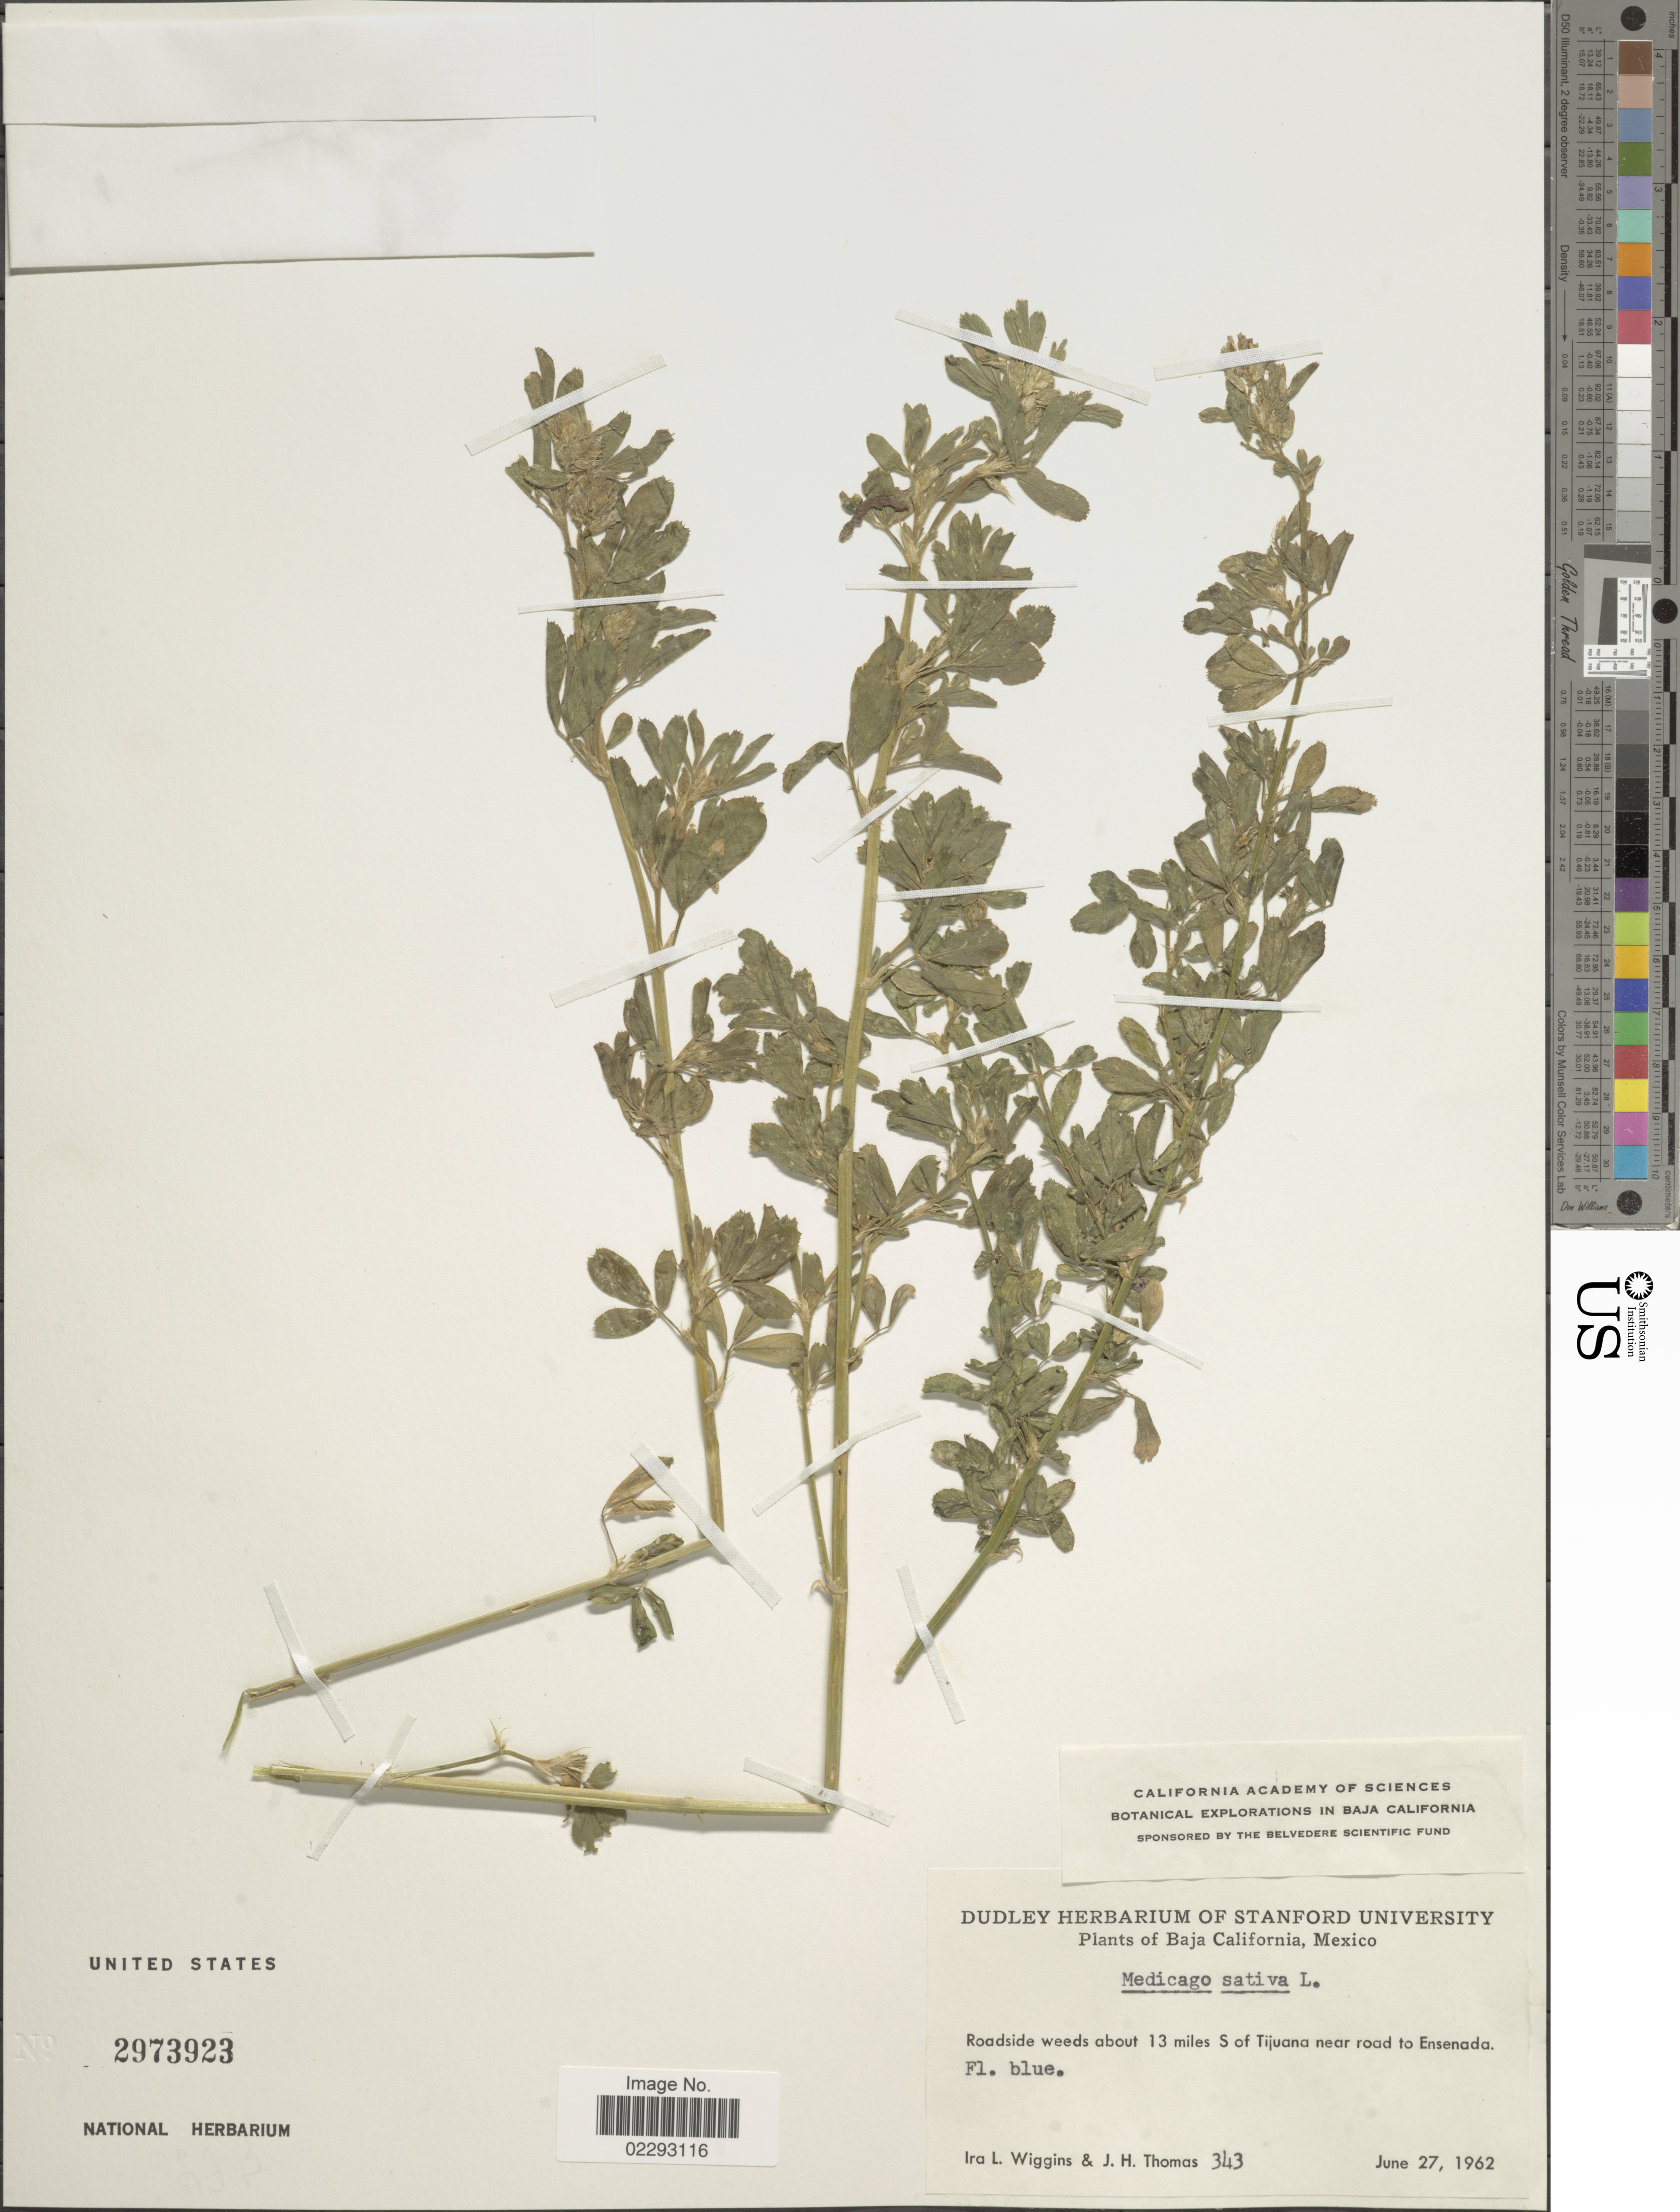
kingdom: Plantae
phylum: Tracheophyta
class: Magnoliopsida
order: Fabales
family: Fabaceae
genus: Medicago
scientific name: Medicago sativa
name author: L.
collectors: I. L. Wiggins & J. H. Thomas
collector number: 343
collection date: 1962-06-27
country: Mexico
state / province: Baja California Norte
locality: Baja Calirfornia, Mexico. Roadside weeds about 13 miles S of Tijuana near road to Ensenada.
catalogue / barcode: US 2973923